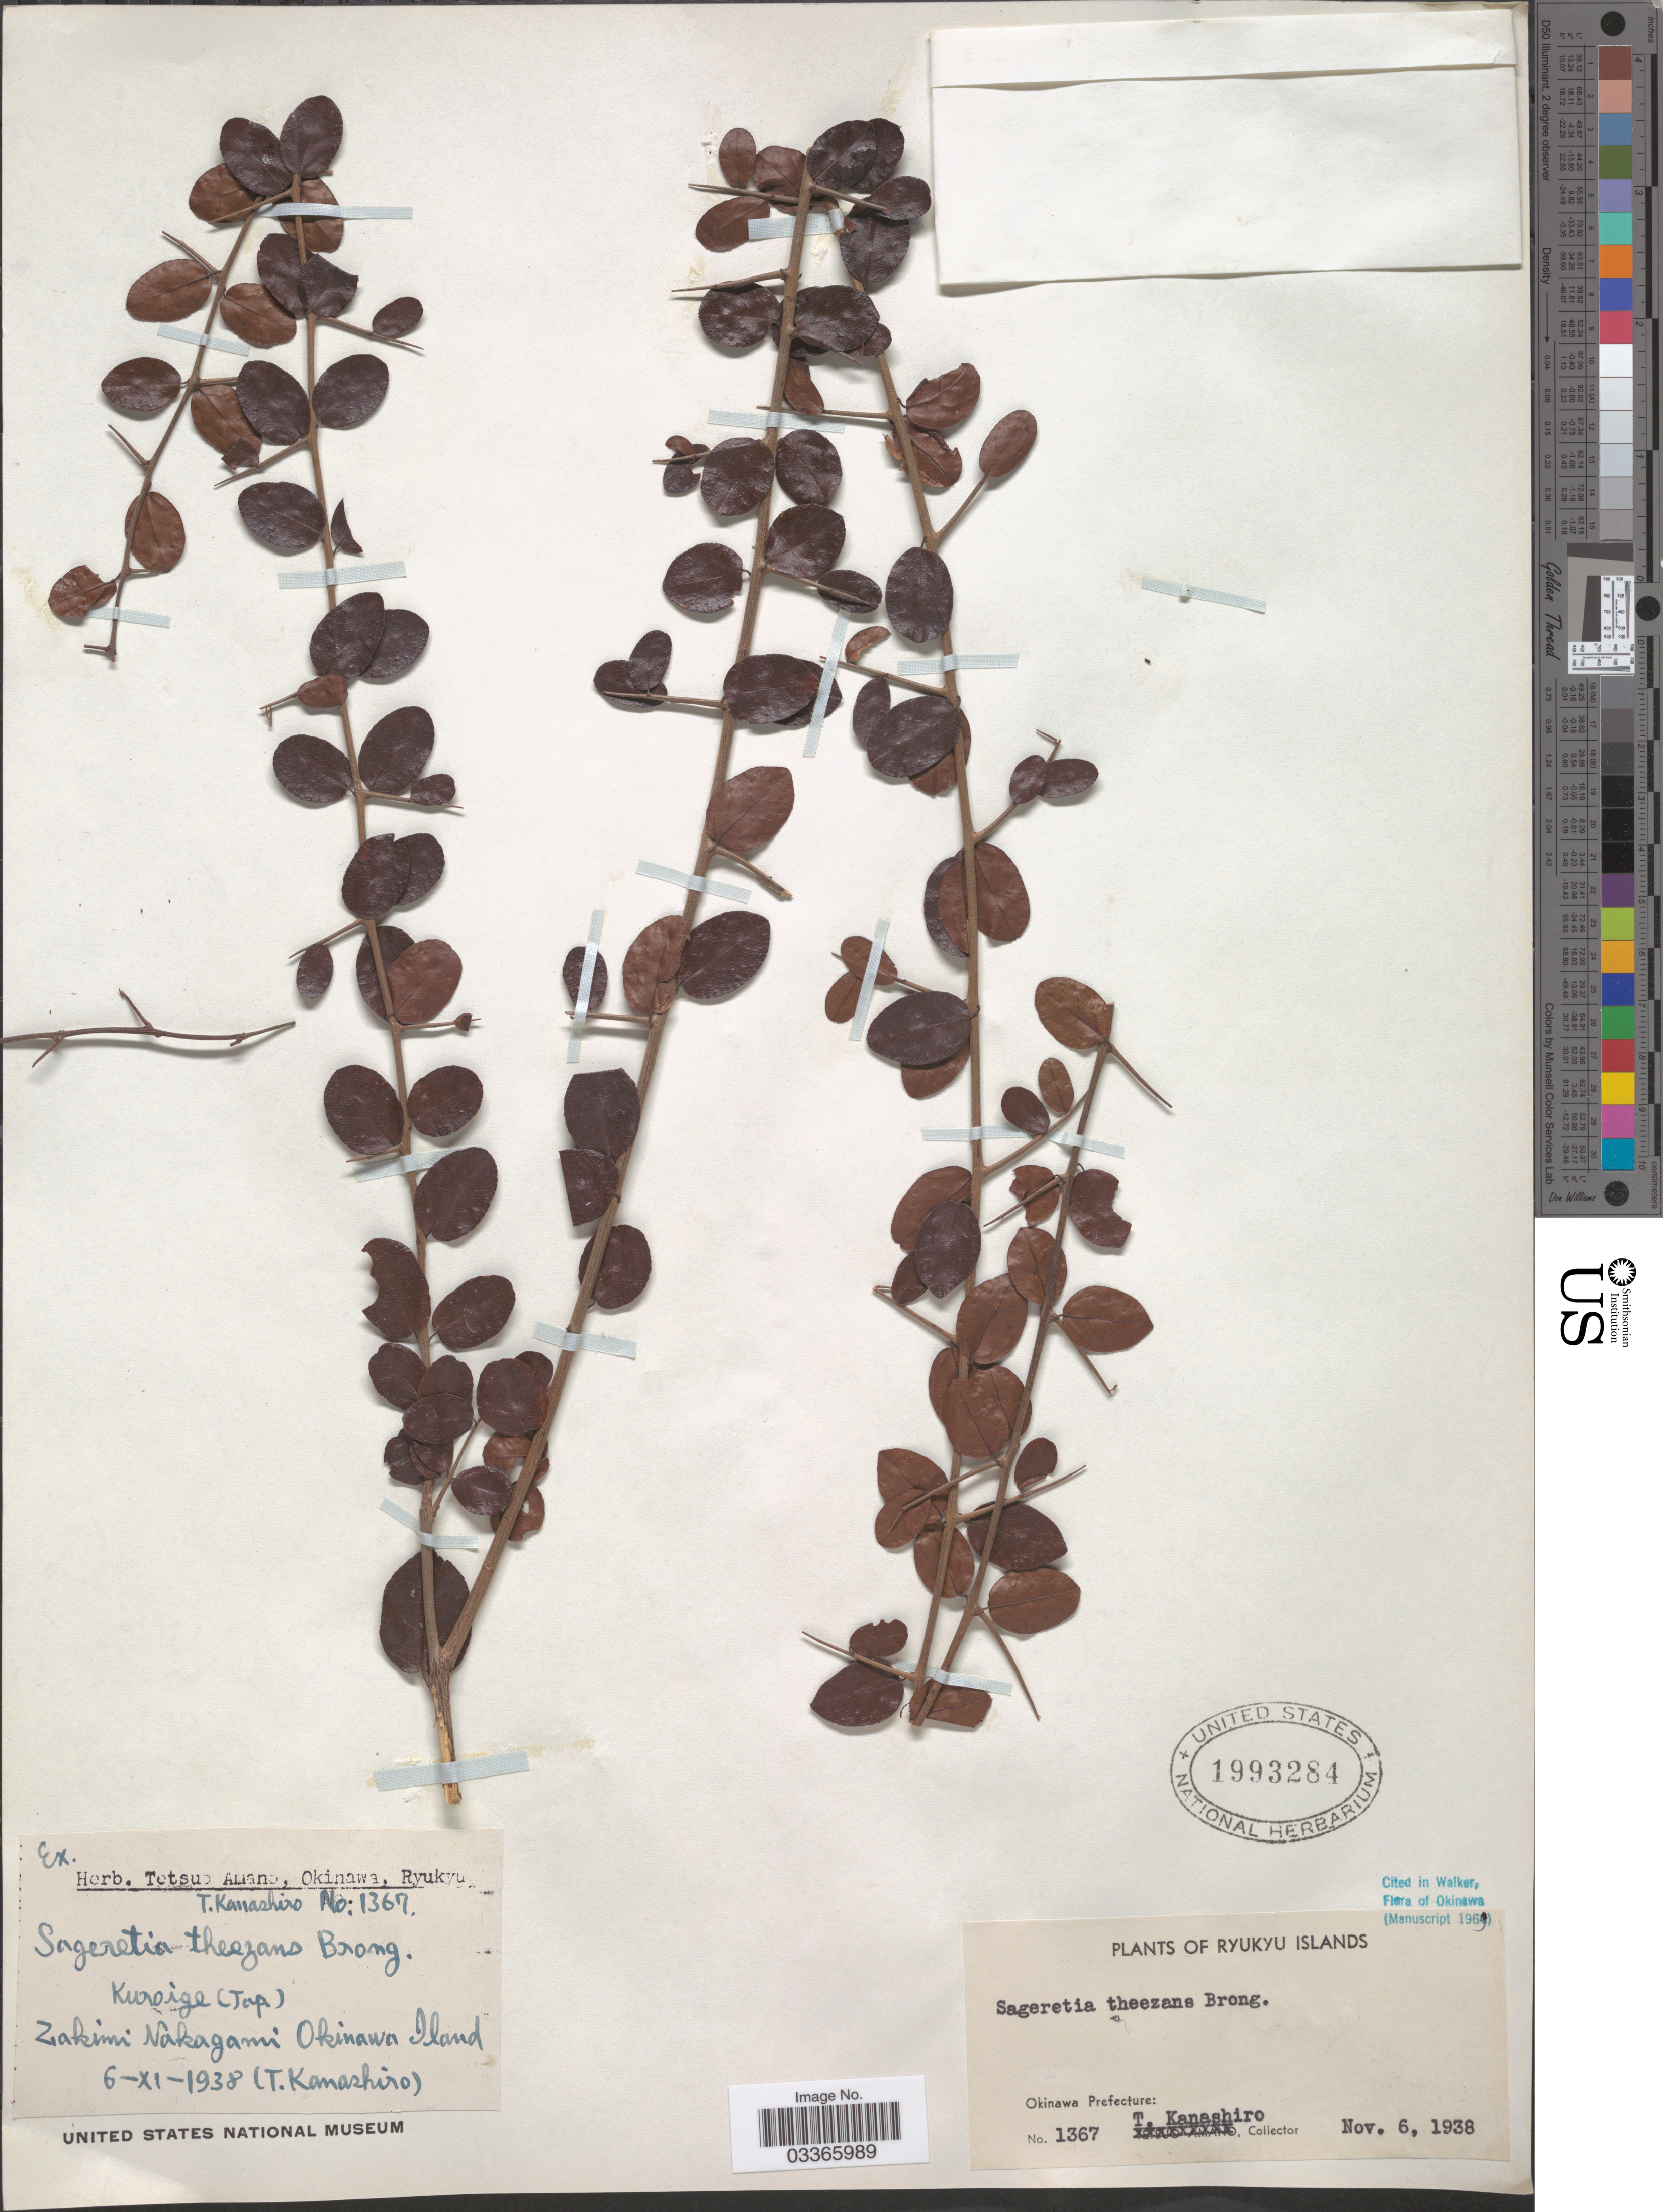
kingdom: Plantae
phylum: Tracheophyta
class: Magnoliopsida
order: Rosales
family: Rhamnaceae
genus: Sageretia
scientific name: Sageretia thea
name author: (Osbeck) M.C. Johnst.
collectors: T. Kanashiro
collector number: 1367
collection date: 1938-11-06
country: Japan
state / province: Okinawa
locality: Ryukyu Islands, Okinawa Prefecture: Zakimi Nakagami Okinawa Island.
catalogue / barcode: US 1993284